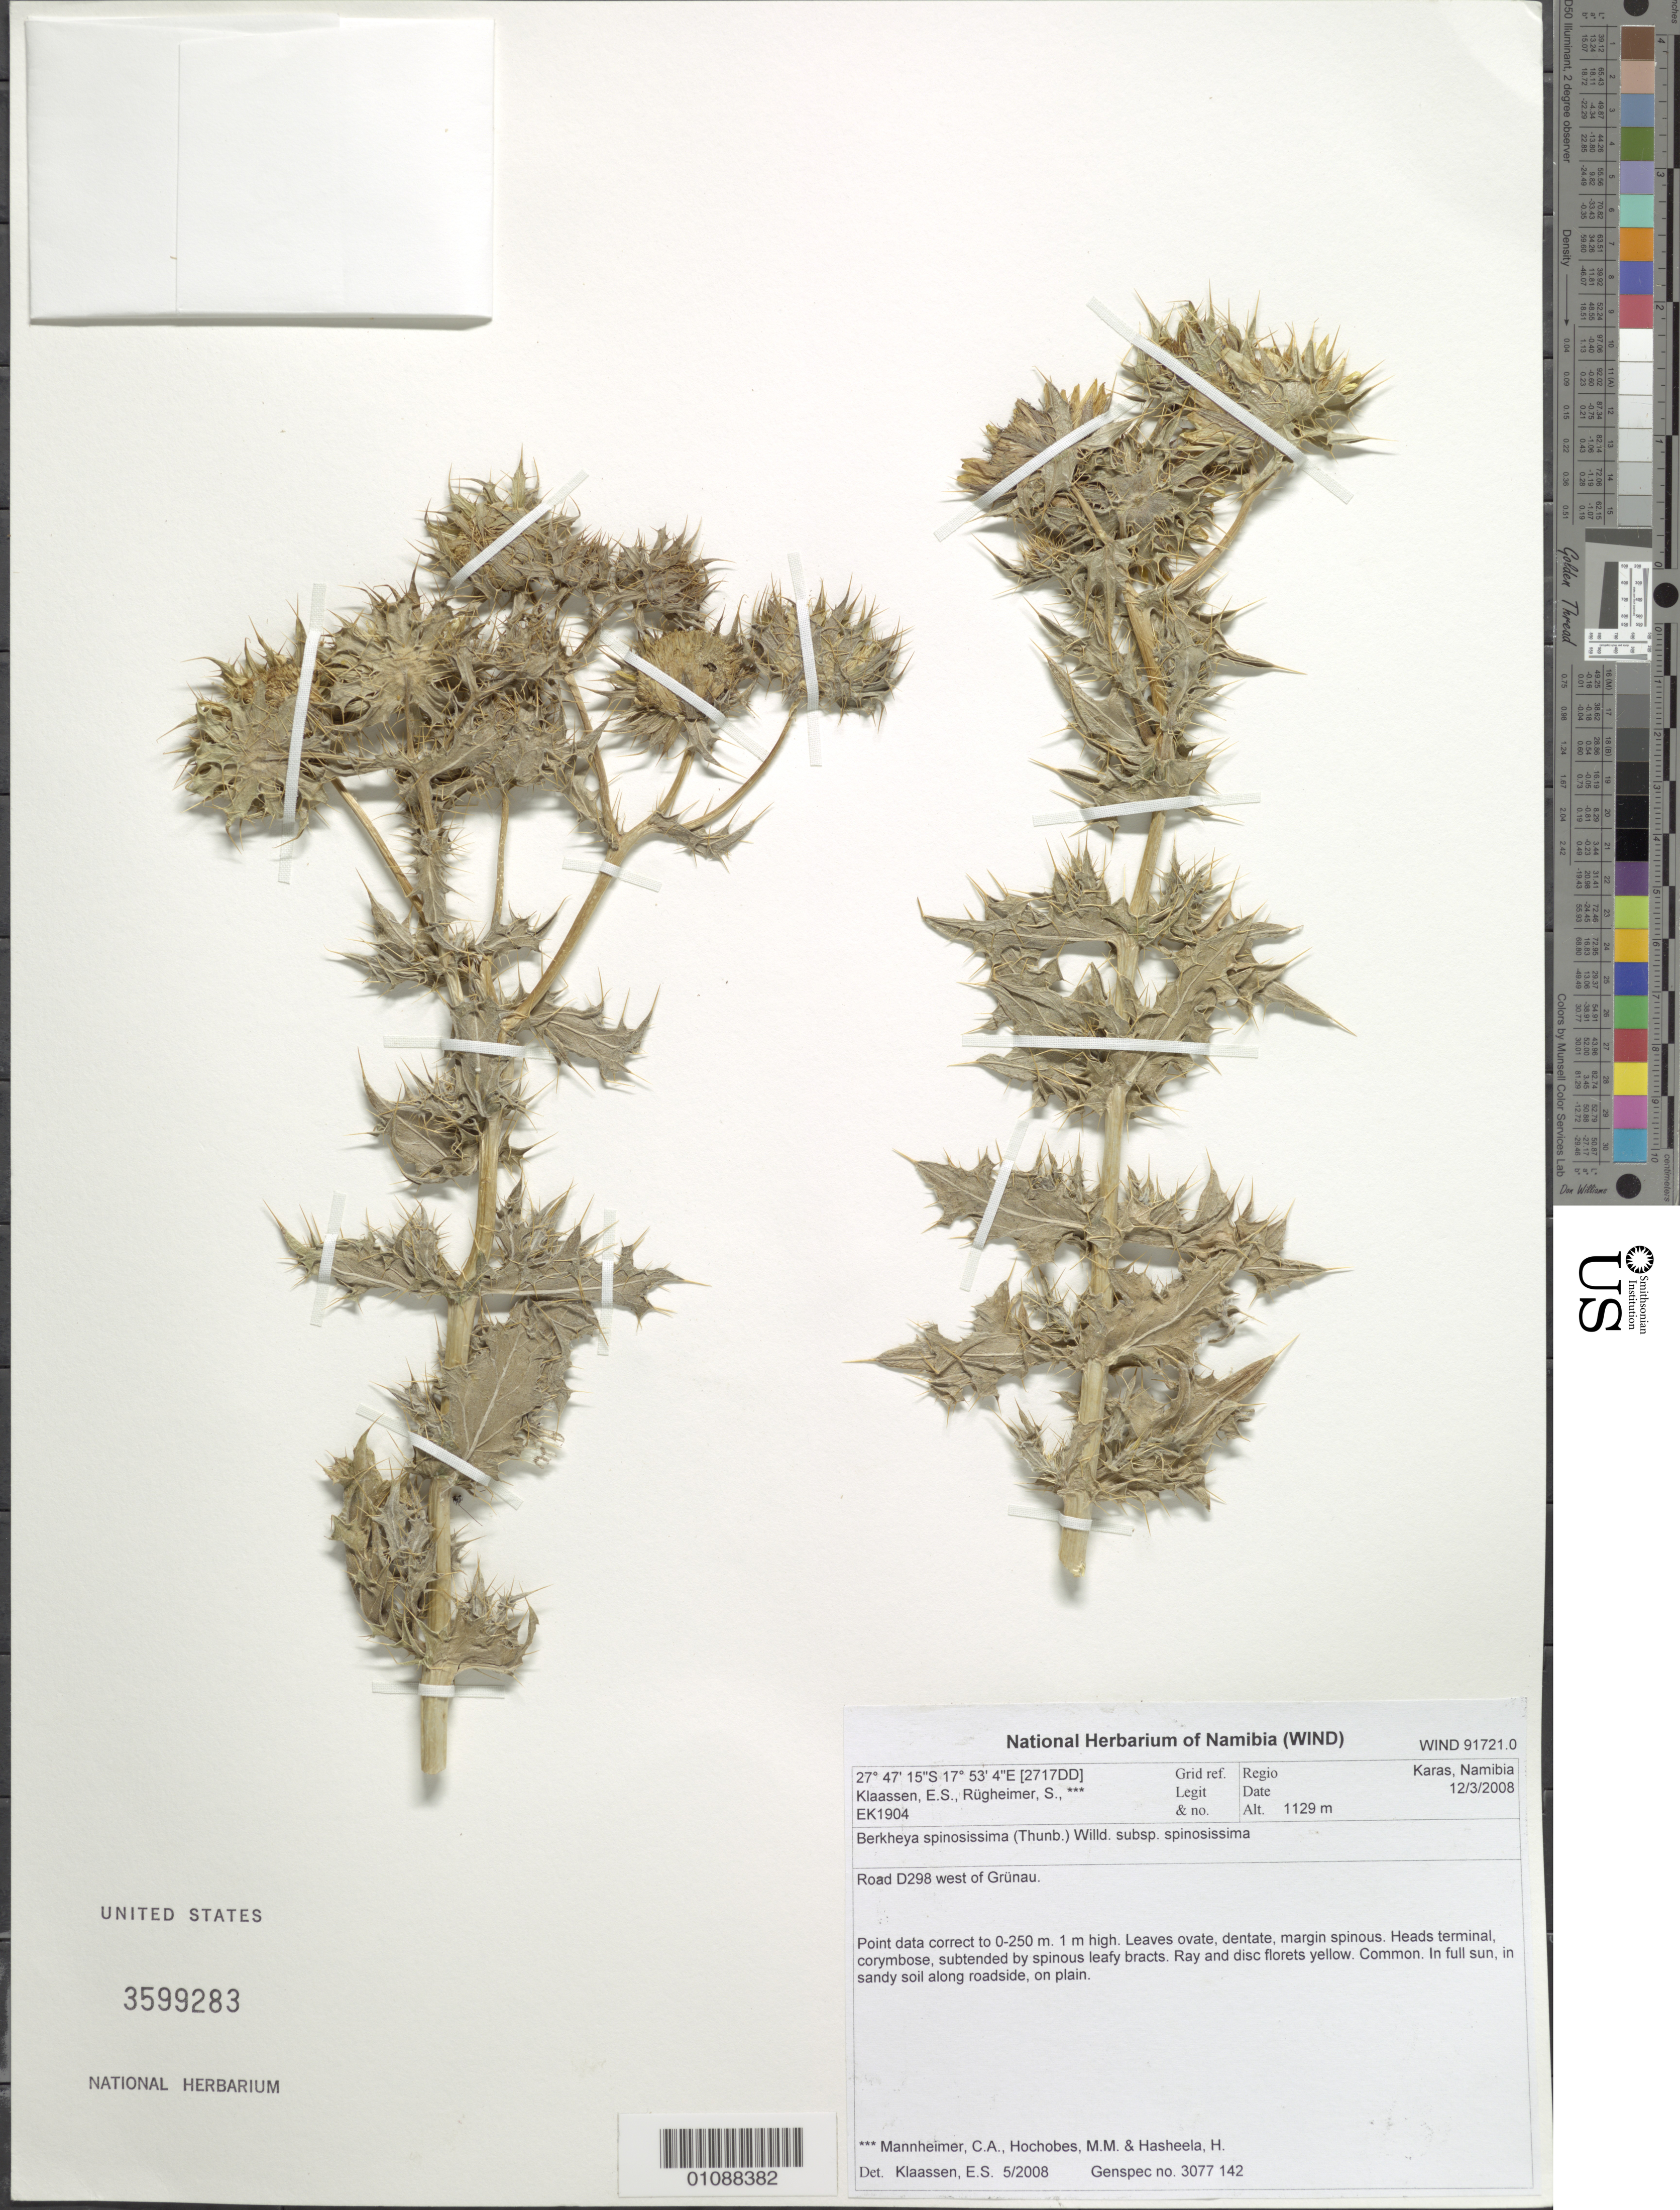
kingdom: Plantae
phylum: Tracheophyta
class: Magnoliopsida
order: Asterales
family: Asteraceae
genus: Berkheya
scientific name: Berkheya spinosissima subsp. spinosissima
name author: Wild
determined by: Klaassen, E. S.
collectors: E. S. Klaassen, S. Rugheimer, C. A. Mannheimer, M. Hochobes & H. Hasheela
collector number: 1904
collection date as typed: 12 March 2008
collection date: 2008-03-12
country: Namibia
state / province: Karas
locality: Road D298 west of Grünau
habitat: In full sun, in sandy soil along roadside, on plain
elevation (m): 1129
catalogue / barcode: US 3599283